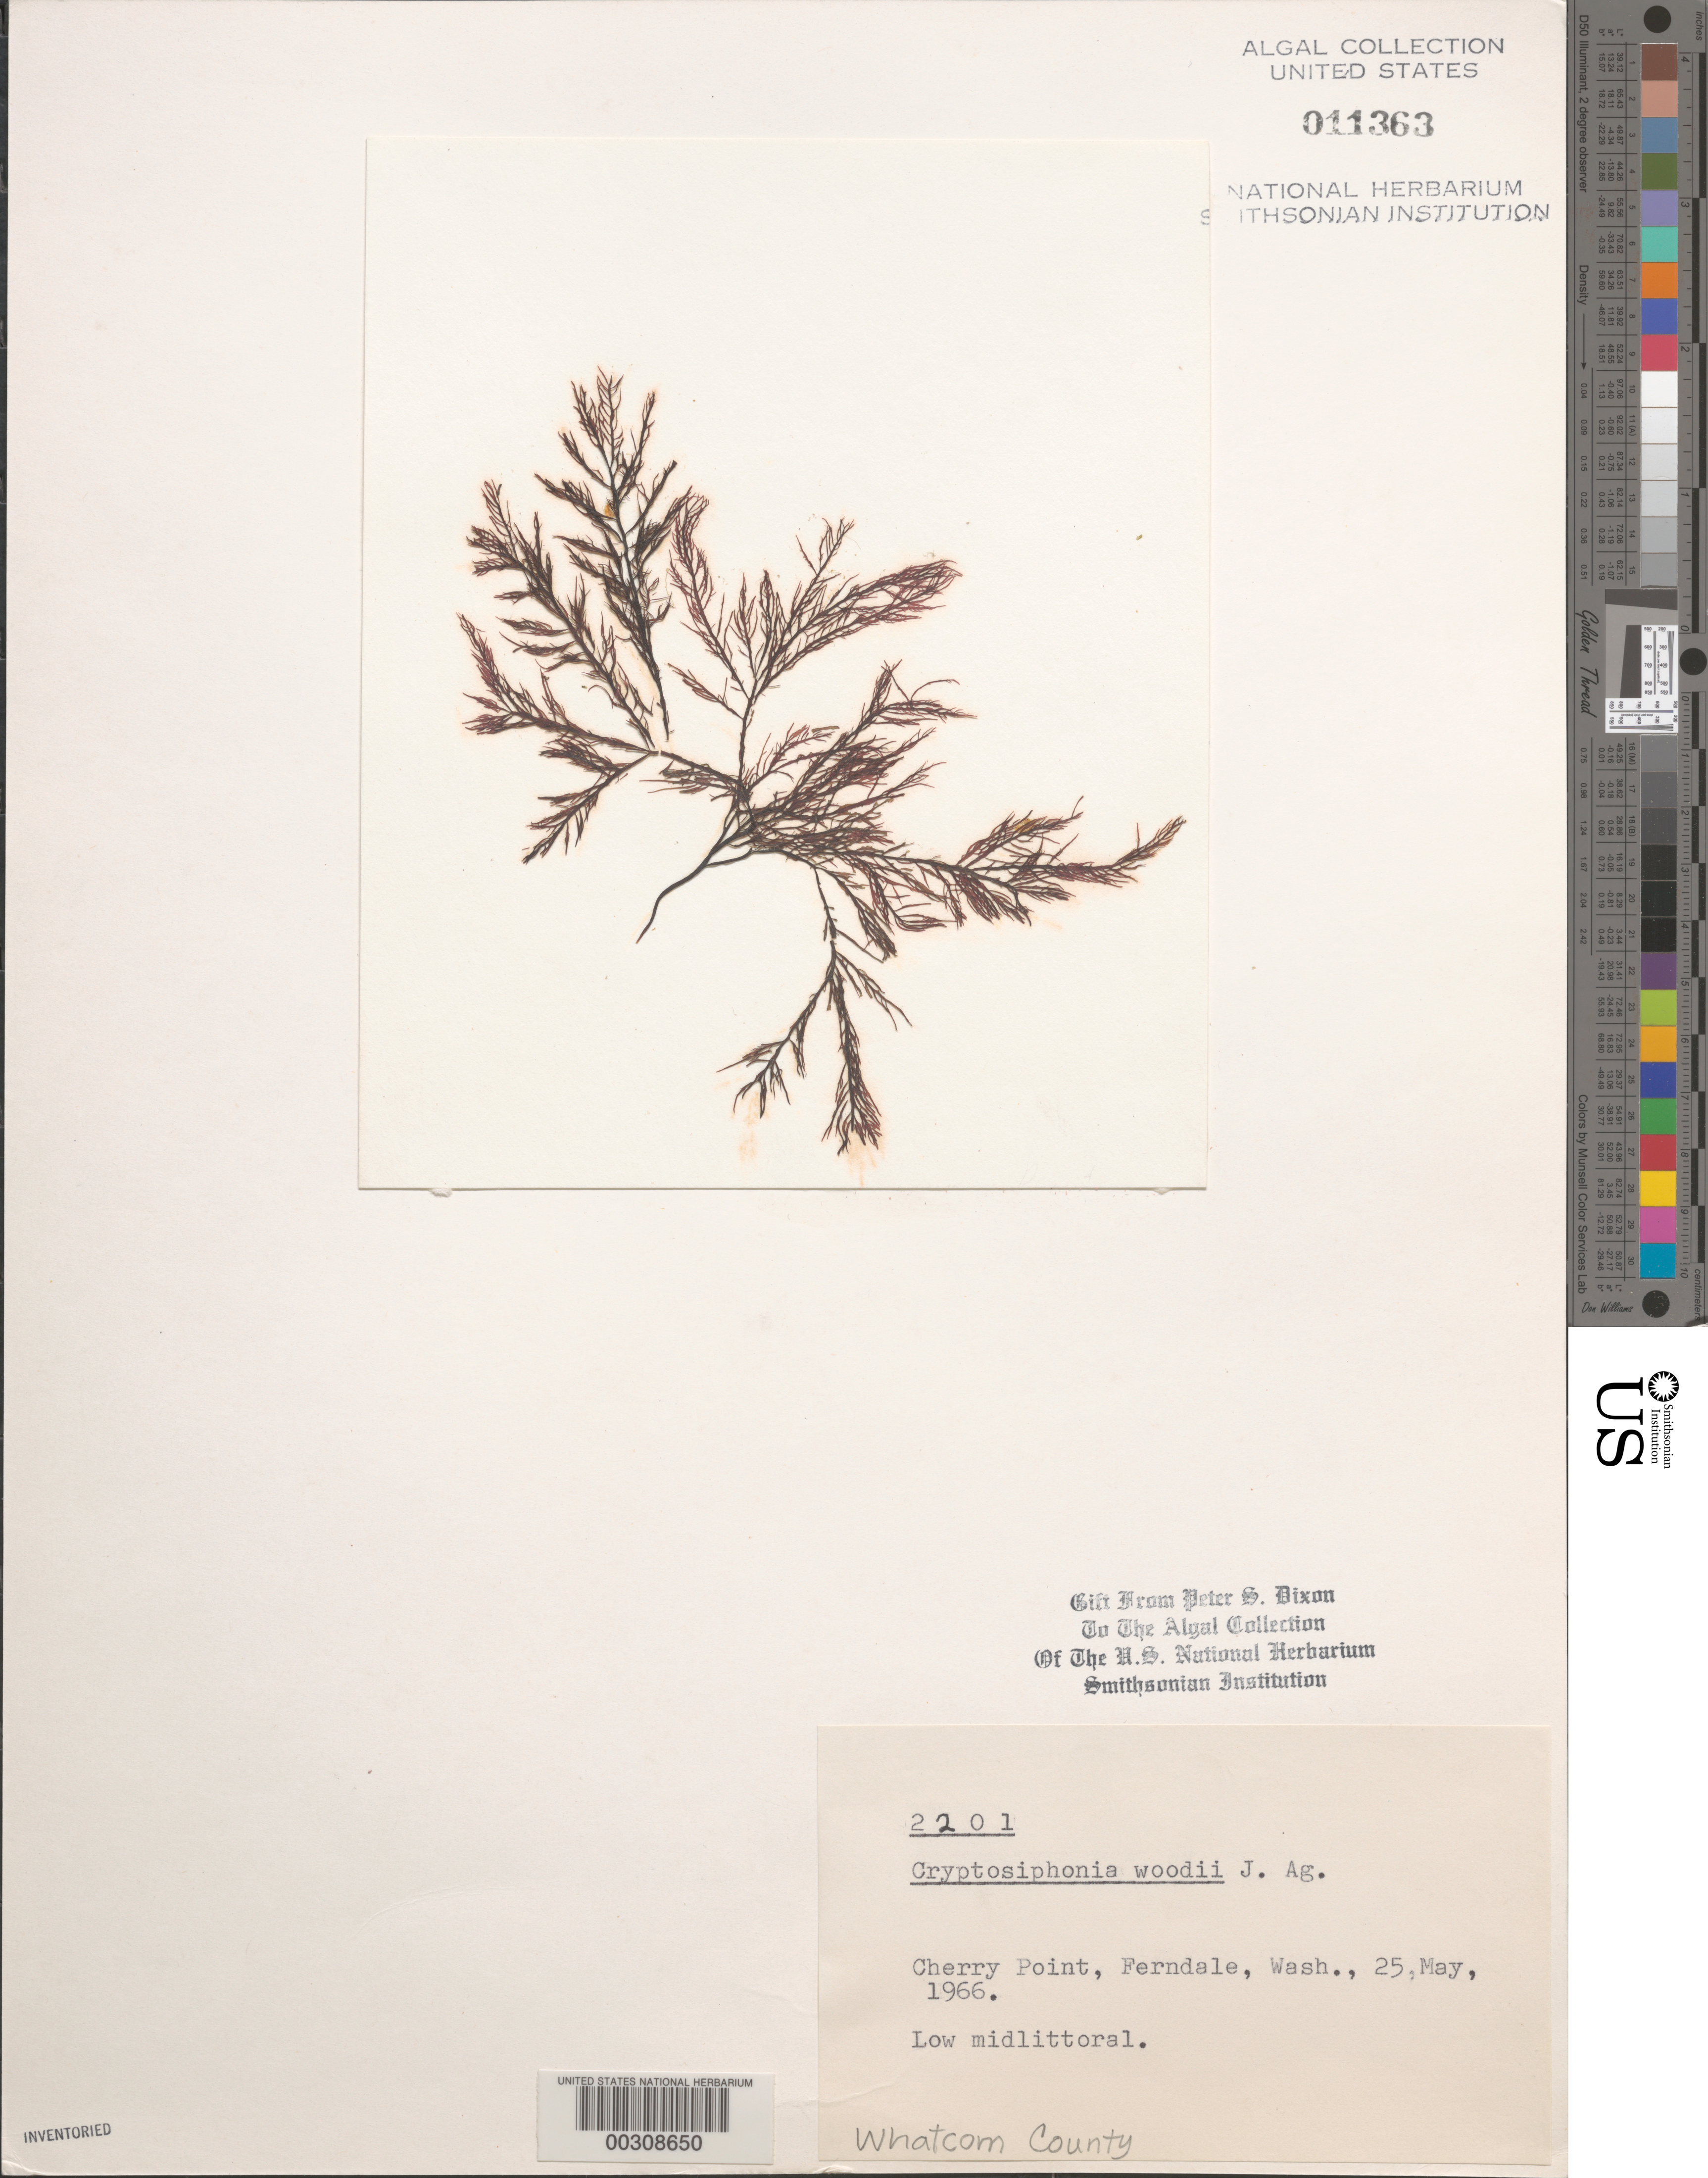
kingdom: Plantae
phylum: Rhodophyta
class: Florideophyceae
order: Gigartinales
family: Dumontiaceae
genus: Cryptosiphonia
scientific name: Cryptosiphonia woodii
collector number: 2201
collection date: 1966-05-25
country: United States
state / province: Washington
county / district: Whatcom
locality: Cherry Point, Ferndale. Low midlittoral. Whatcom County.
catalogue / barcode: US 11363